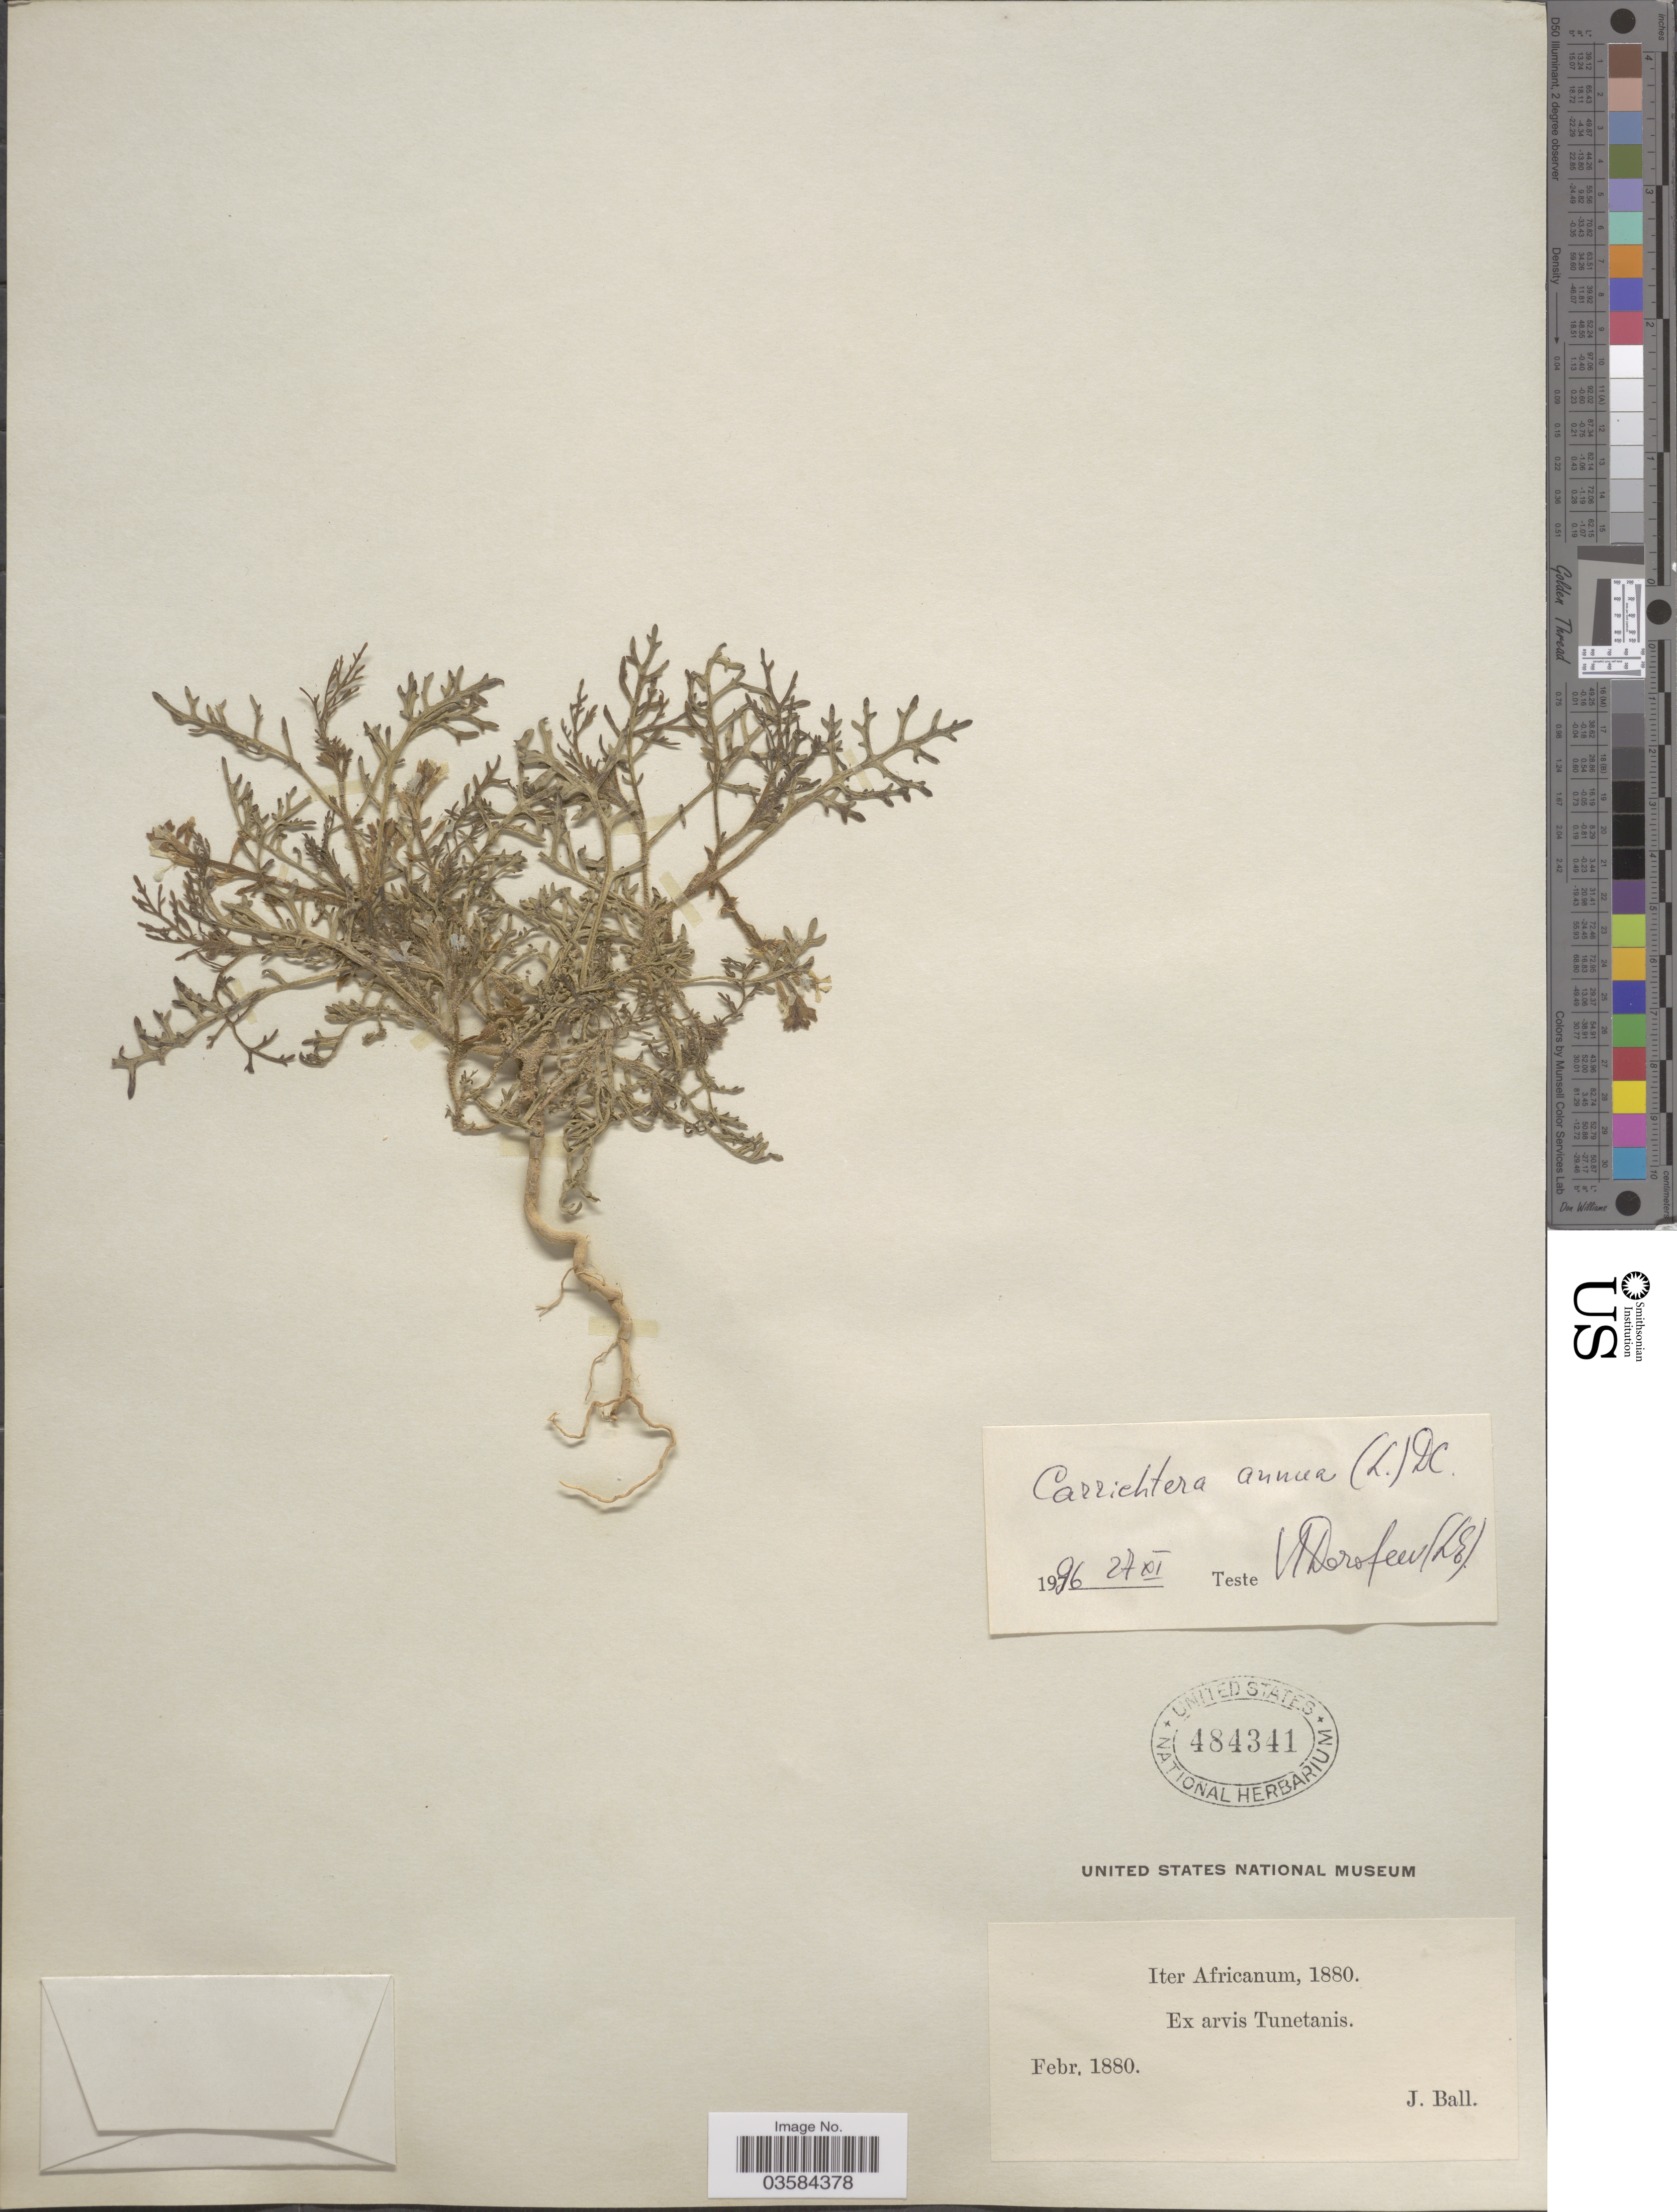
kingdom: Plantae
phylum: Tracheophyta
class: Magnoliopsida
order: Brassicales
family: Brassicaceae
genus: Carrichtera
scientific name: Carrichtera annua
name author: (L.) DC.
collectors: J. Ball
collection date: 1880-02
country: Tunisia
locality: Iter Africanum. Ex arvis Tunetanis.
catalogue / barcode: US 484341